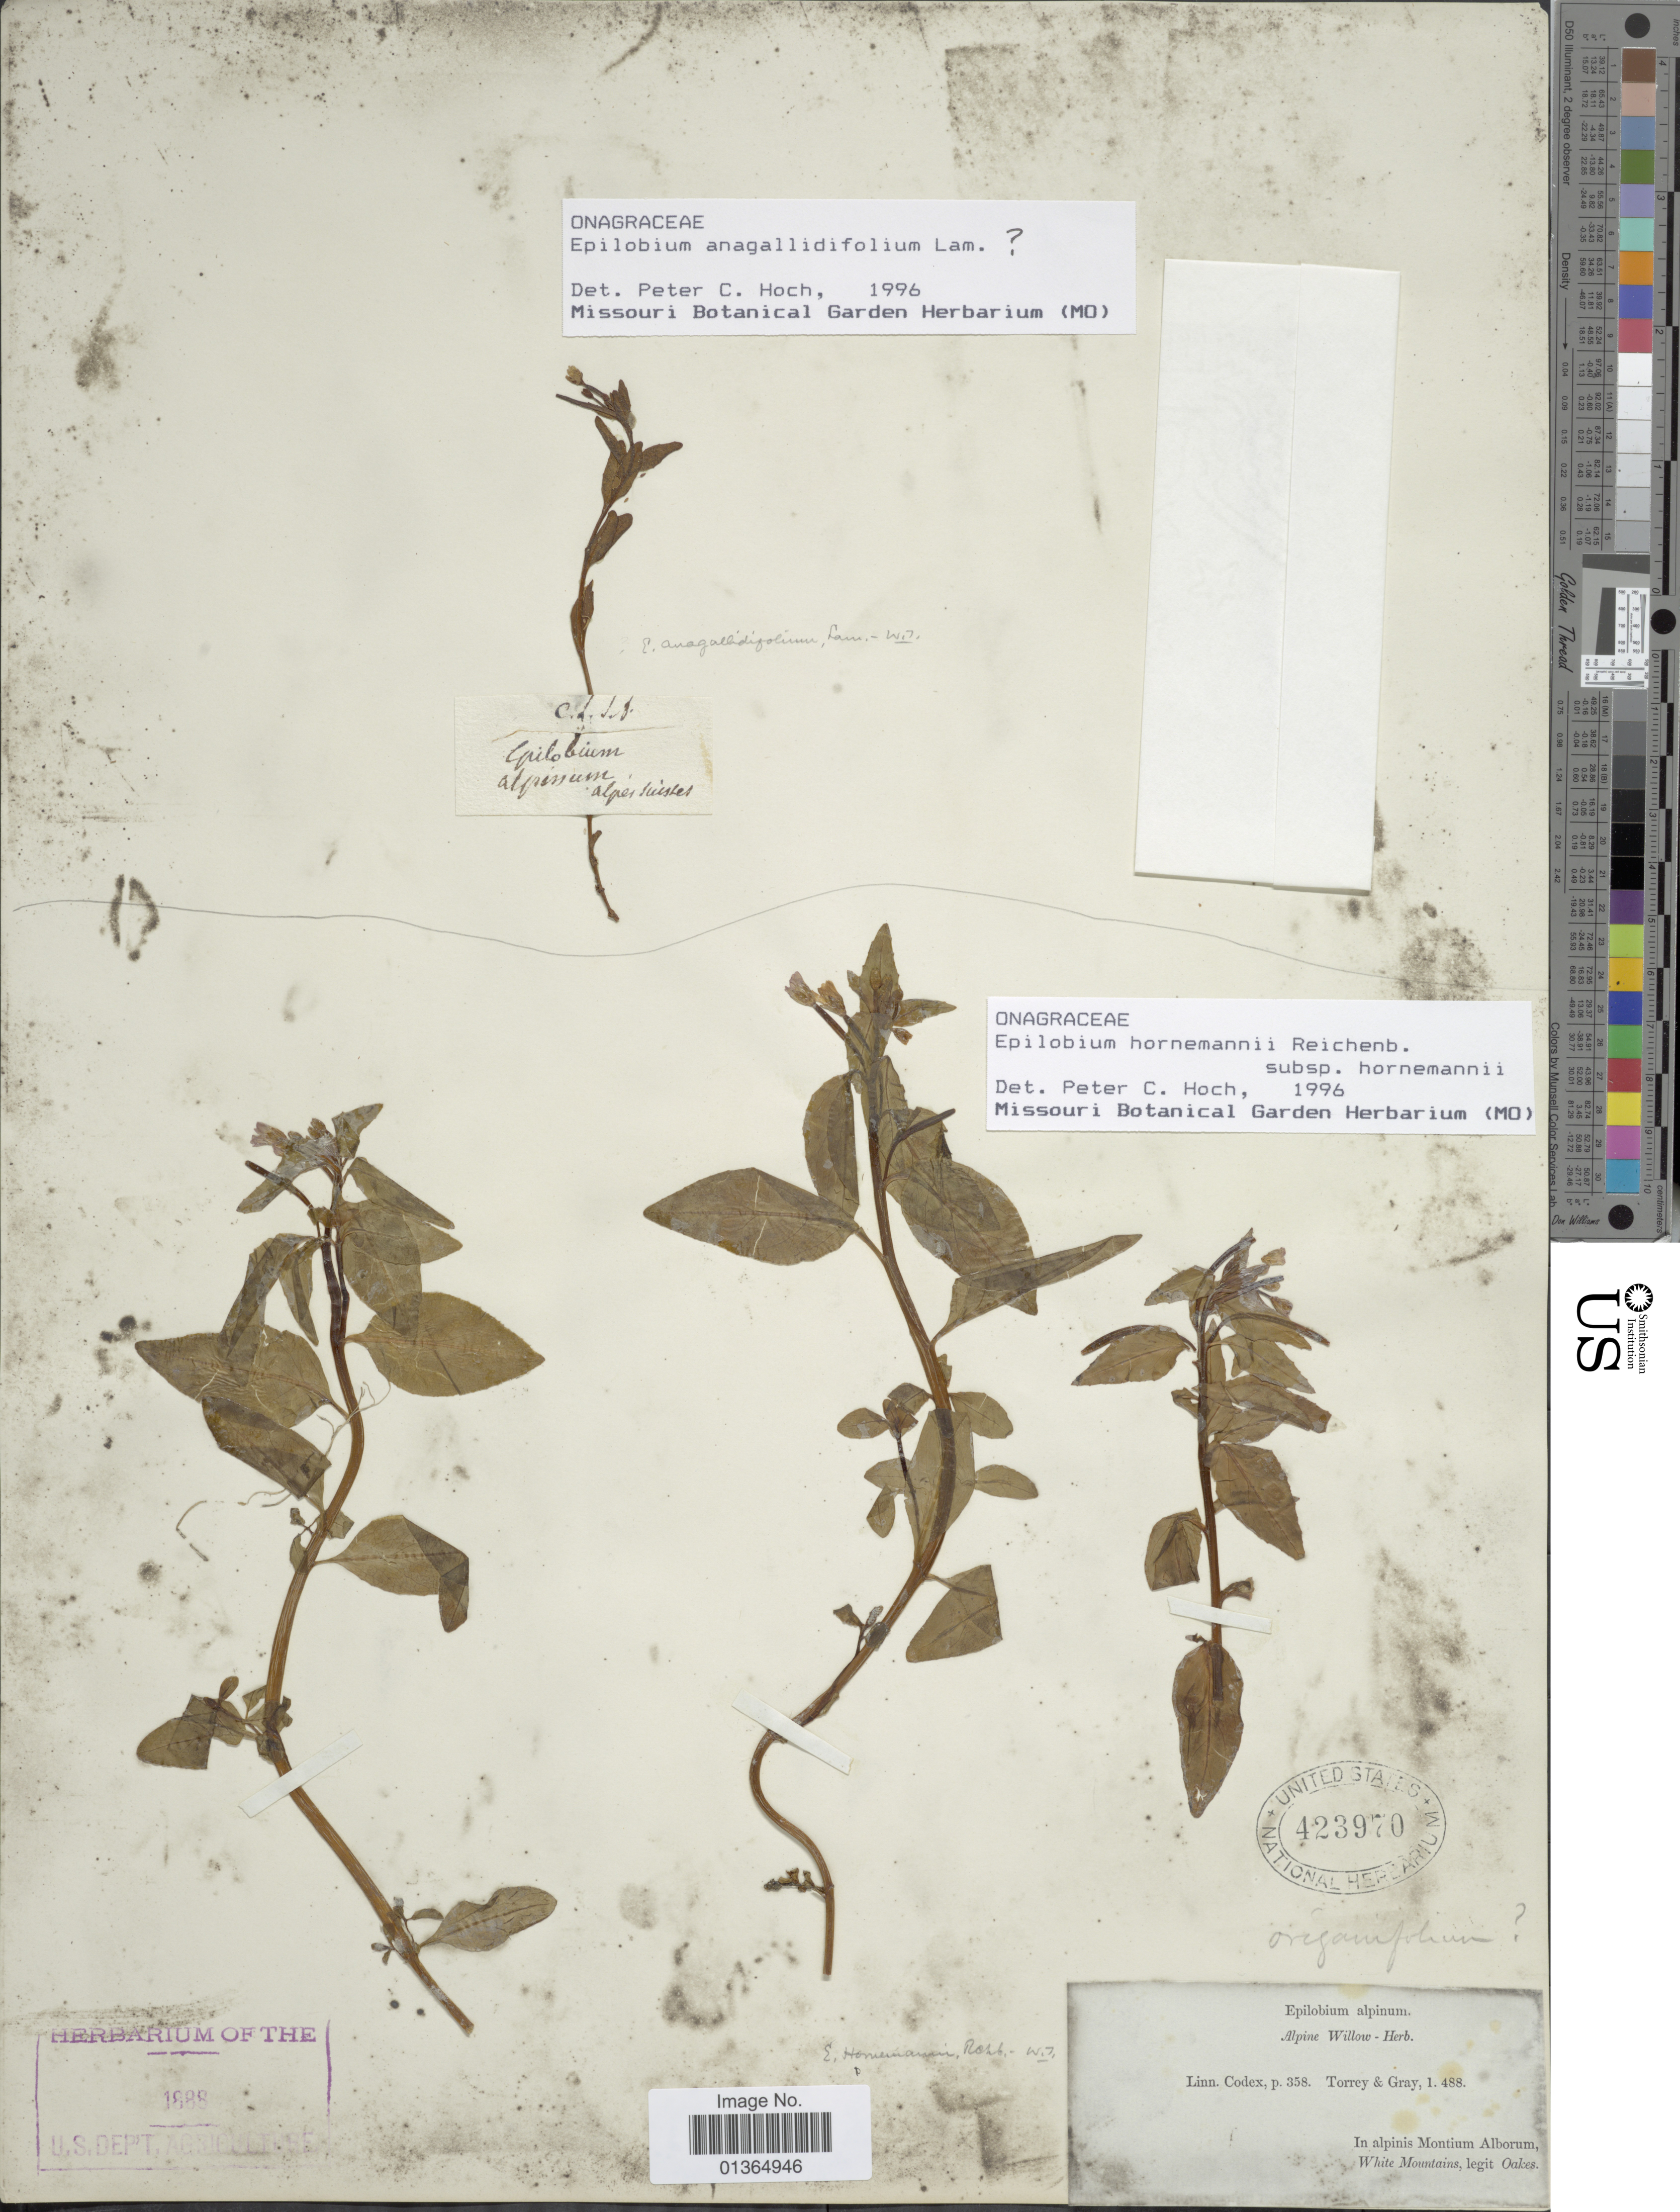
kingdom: Plantae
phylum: Tracheophyta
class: Magnoliopsida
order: Myrtales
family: Onagraceae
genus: Epilobium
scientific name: Epilobium anagallidifolium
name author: Lam.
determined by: Hoch, P. C.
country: Switzerland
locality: Alpés Suisses.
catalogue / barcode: US 102912-2